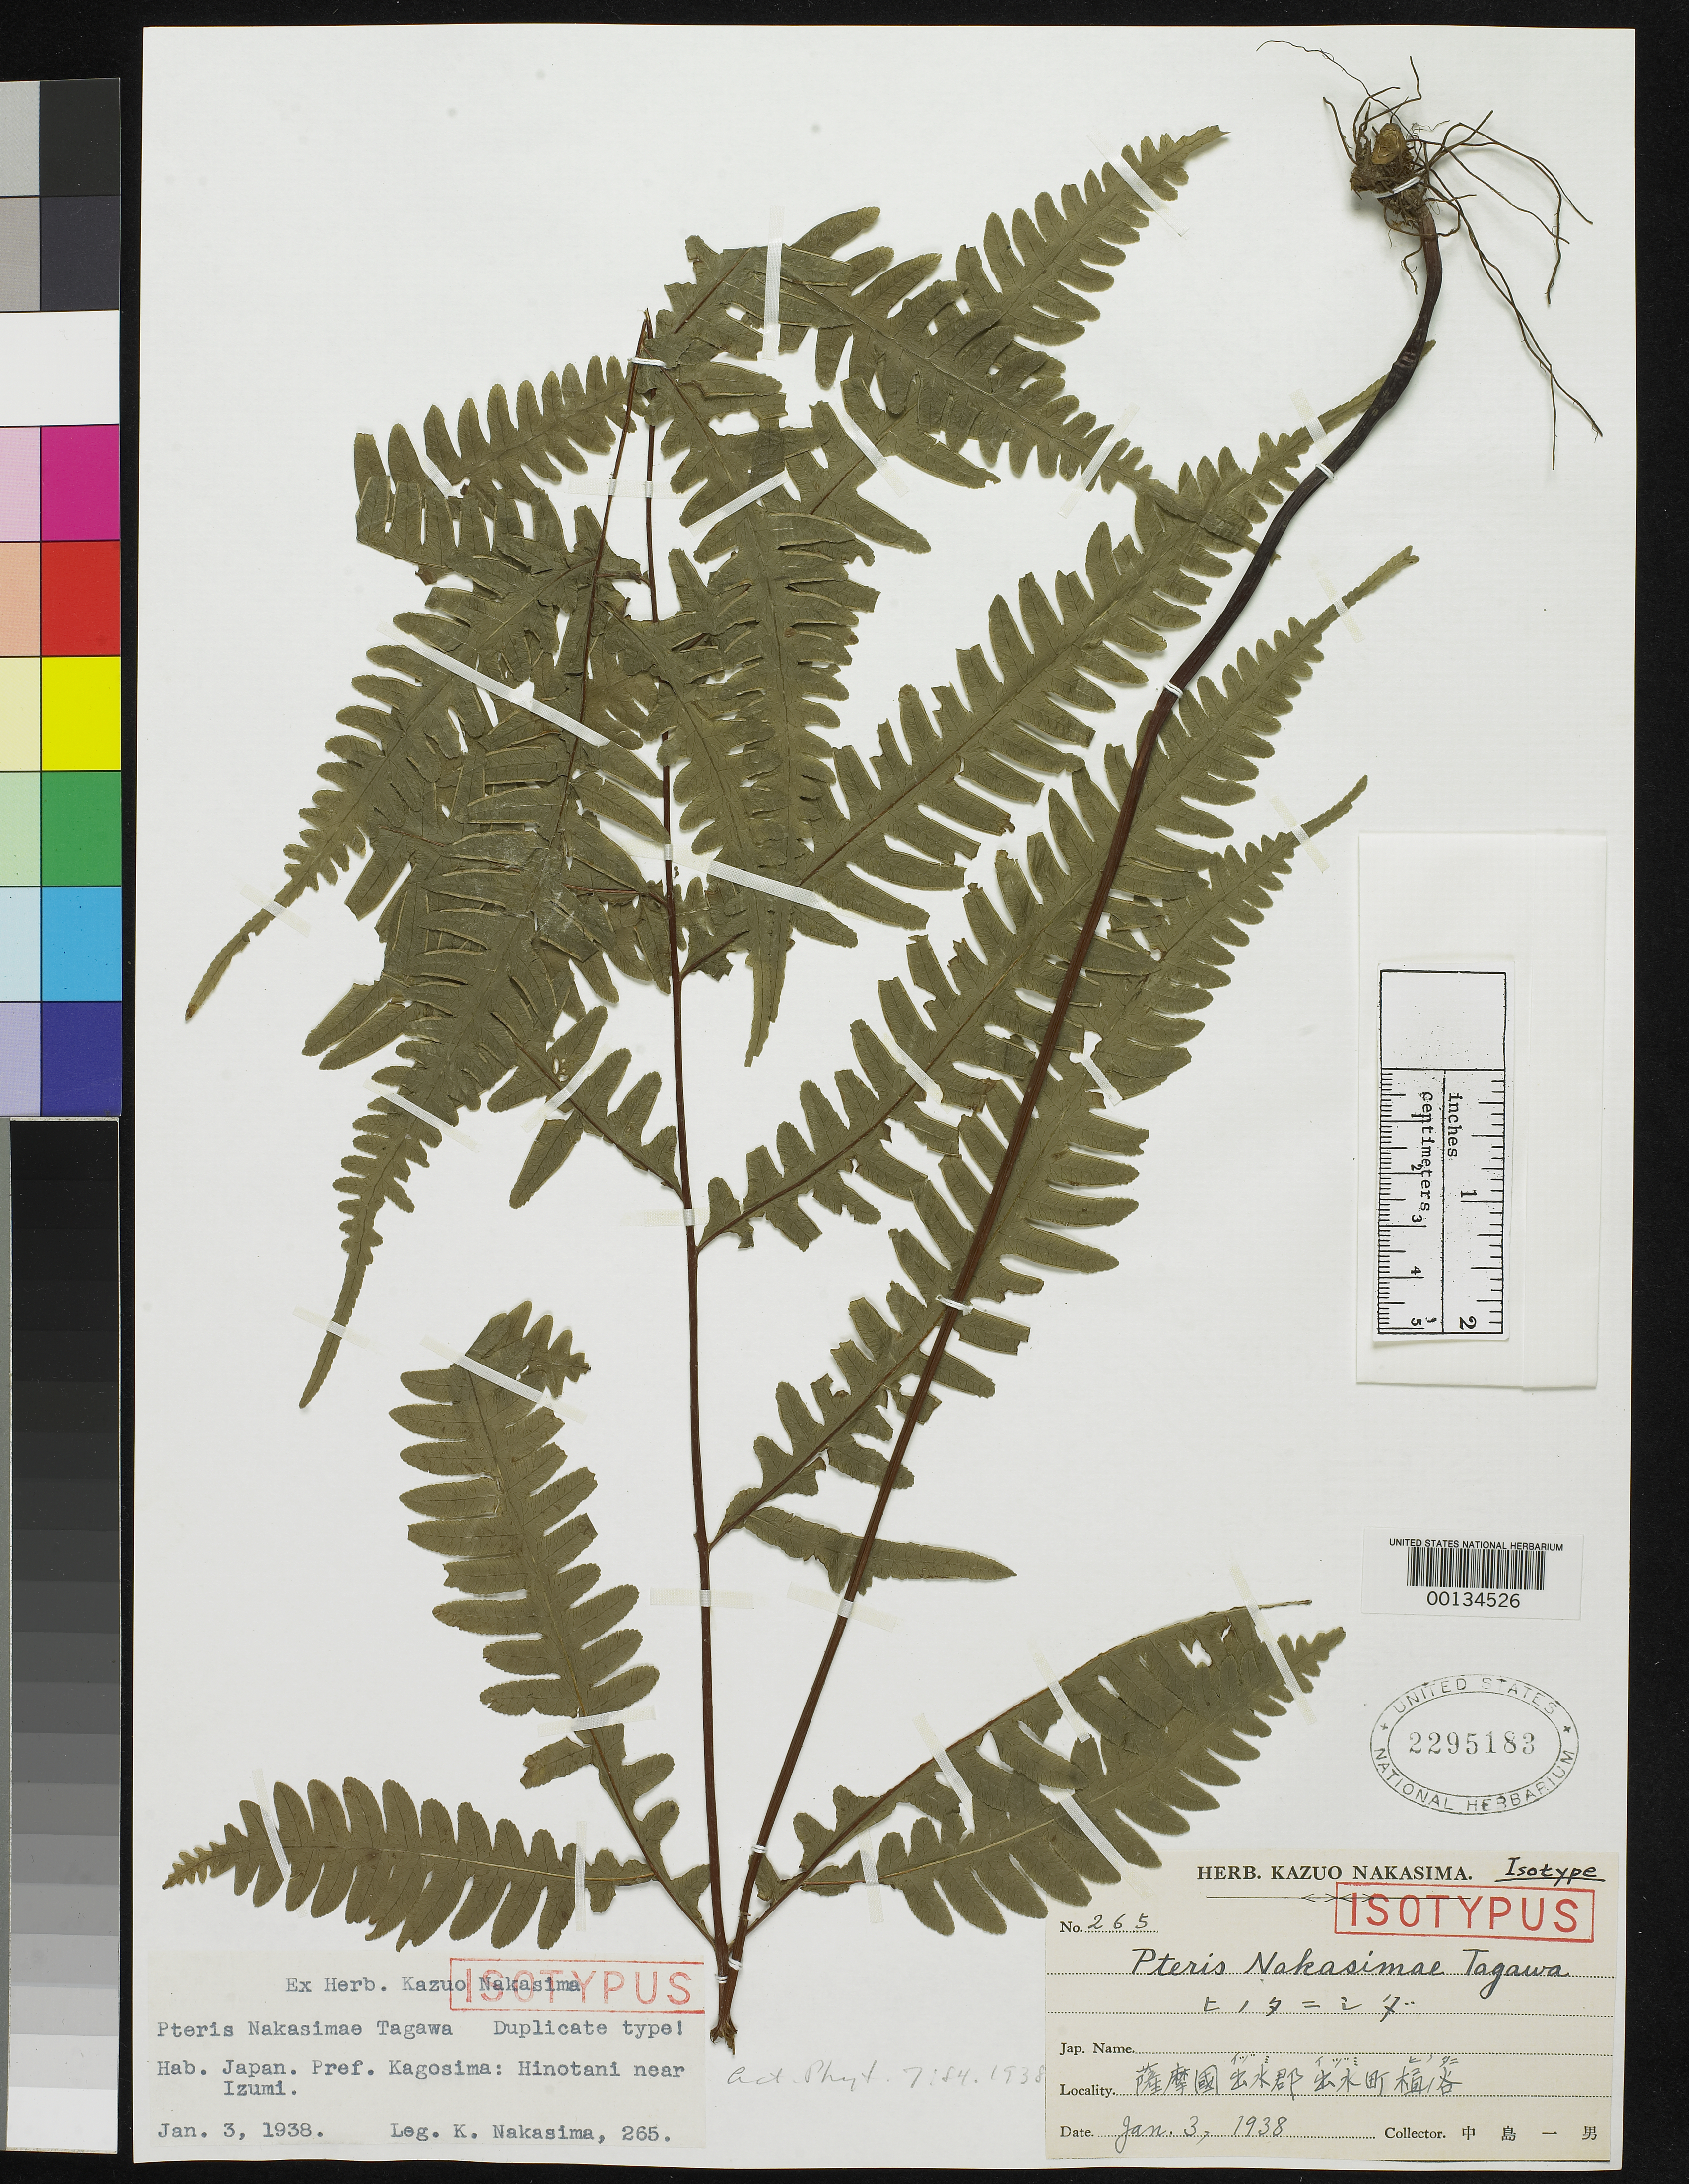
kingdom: Plantae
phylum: Tracheophyta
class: Polypodiopsida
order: Polypodiales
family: Pteridaceae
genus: Pteris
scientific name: Pteris nakasimae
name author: Tagawa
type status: Isotype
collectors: K. Nakashima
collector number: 265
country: Japan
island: Honshu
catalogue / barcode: US 2295183